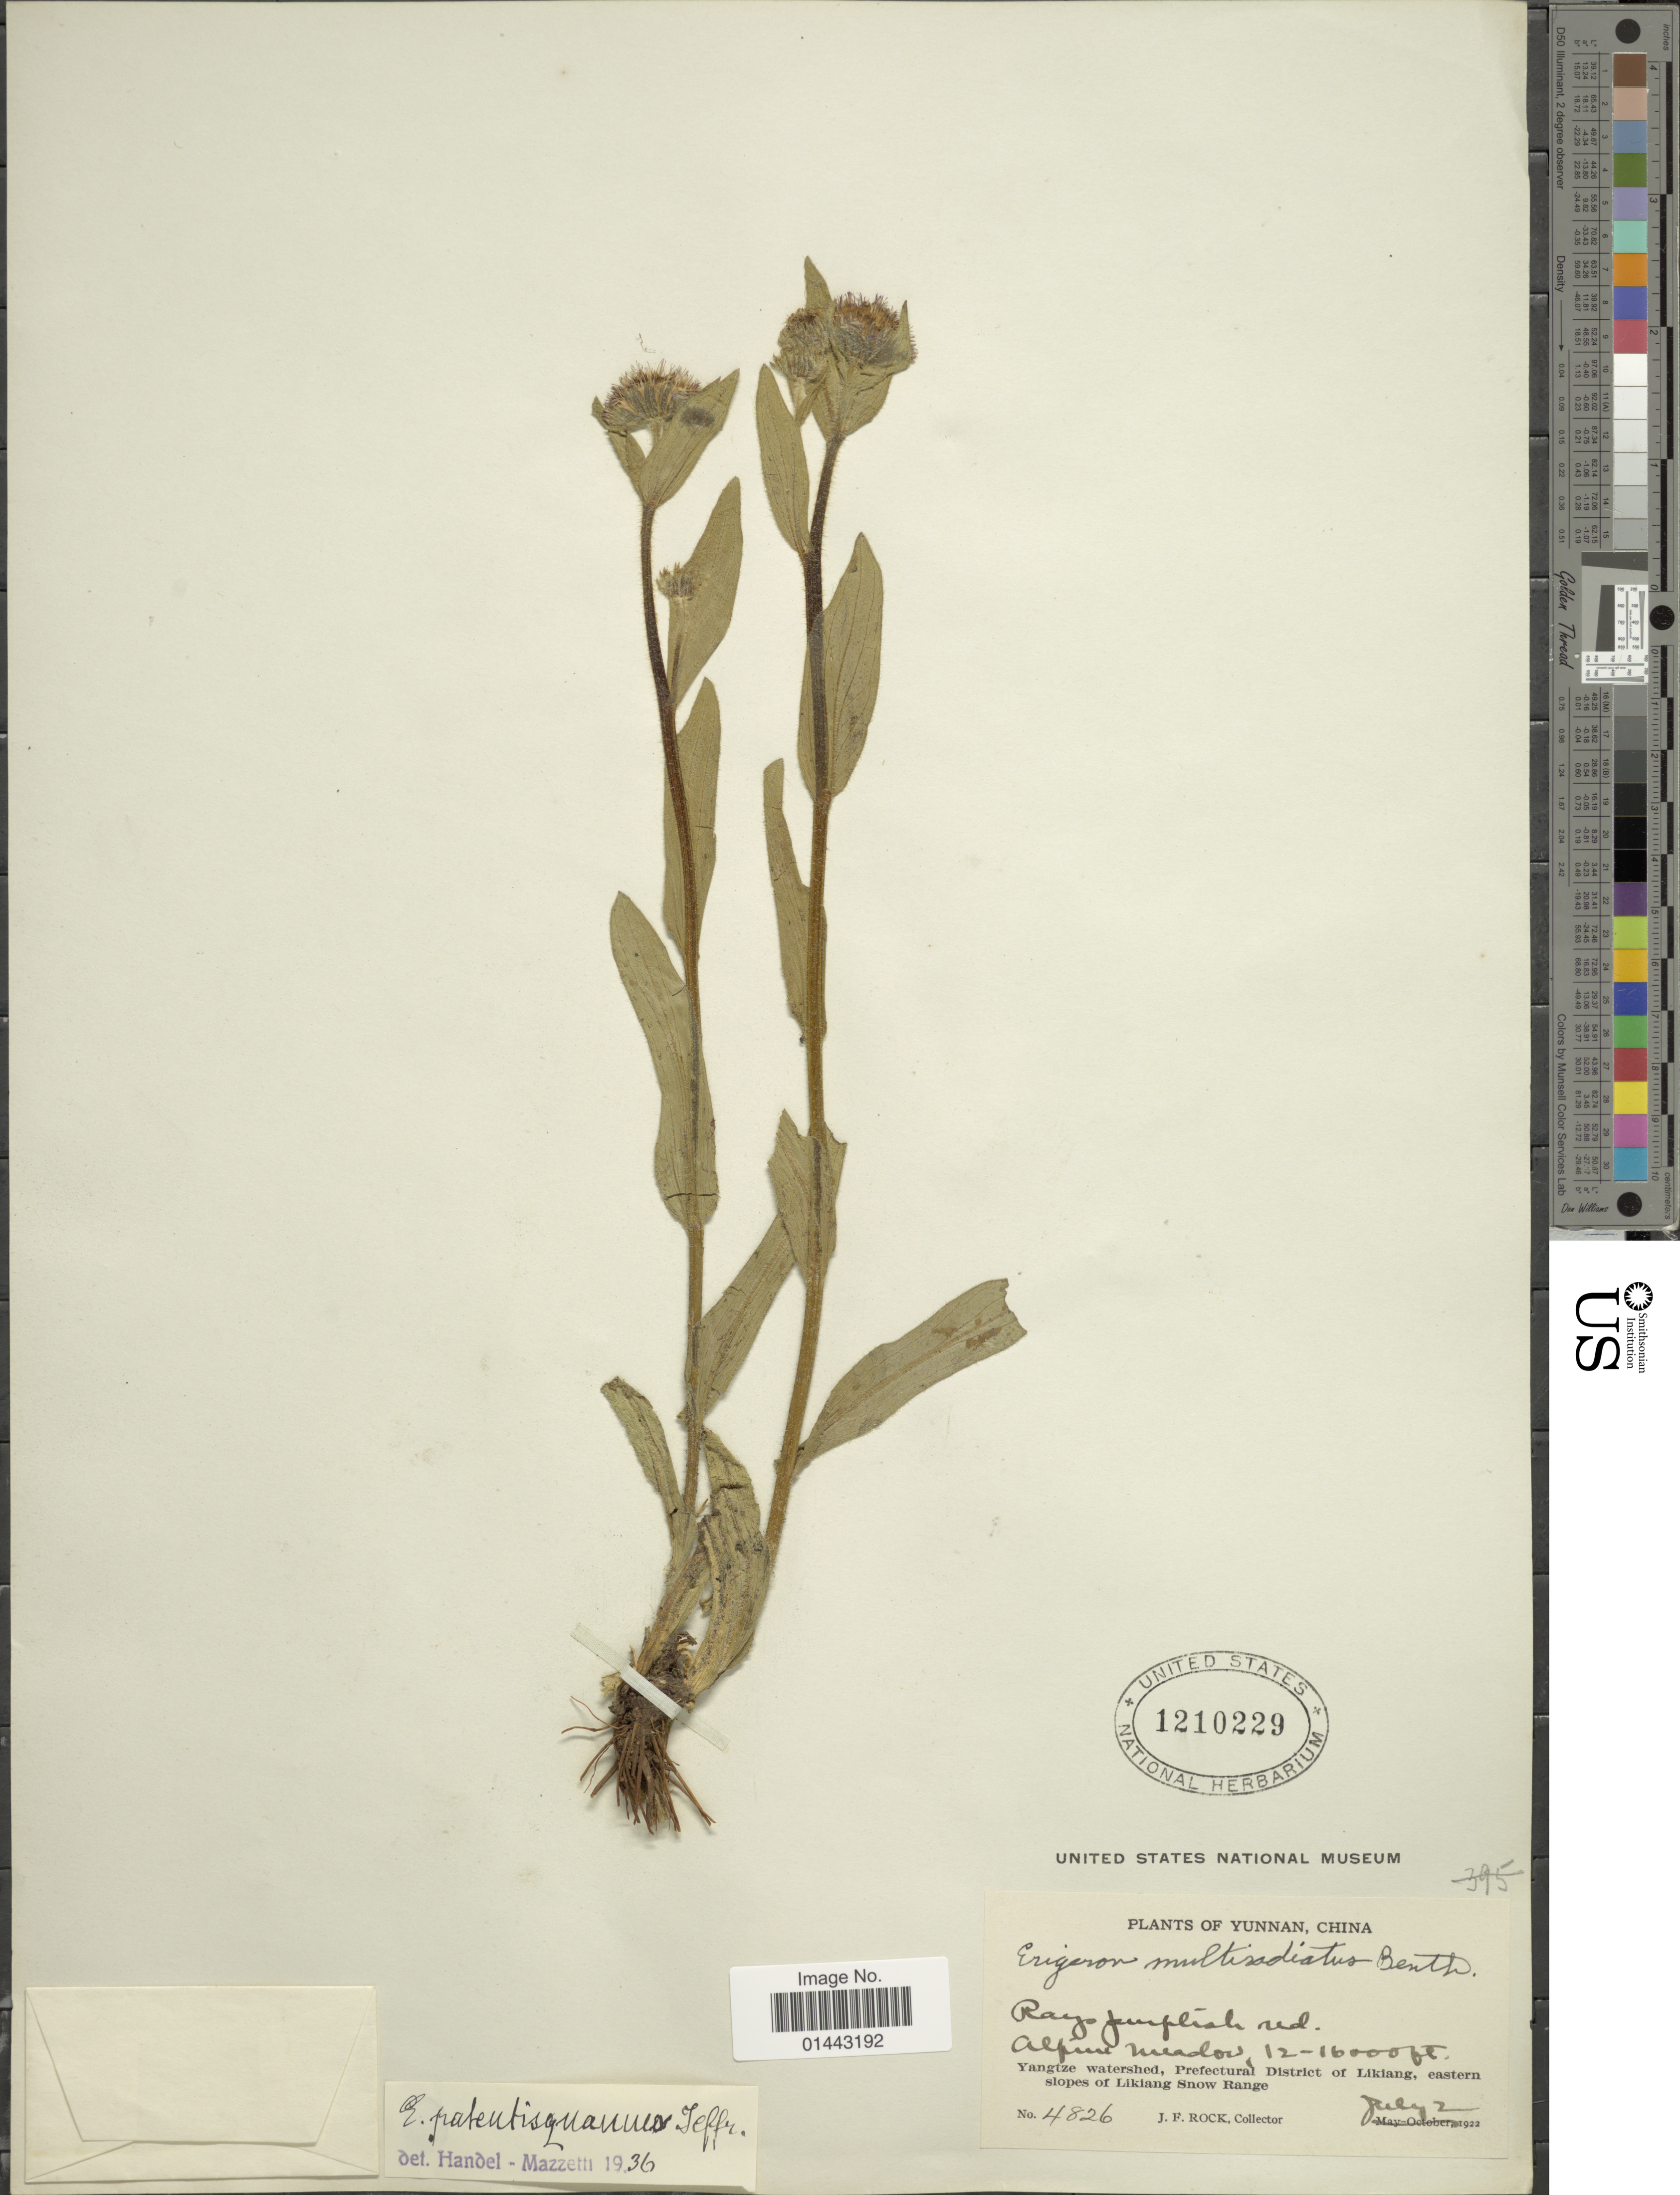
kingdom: Plantae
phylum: Tracheophyta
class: Magnoliopsida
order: Asterales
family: Asteraceae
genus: Erigeron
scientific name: Erigeron patentisquamus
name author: Jeffrey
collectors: J. Rock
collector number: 4826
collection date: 1922-07-02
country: China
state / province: Yunnan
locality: Alpine meadow, Yangtze watershed, Perfectural District of Likiang, eastern slopes of Likiang Snow Range.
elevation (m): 3658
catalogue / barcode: US 1210229